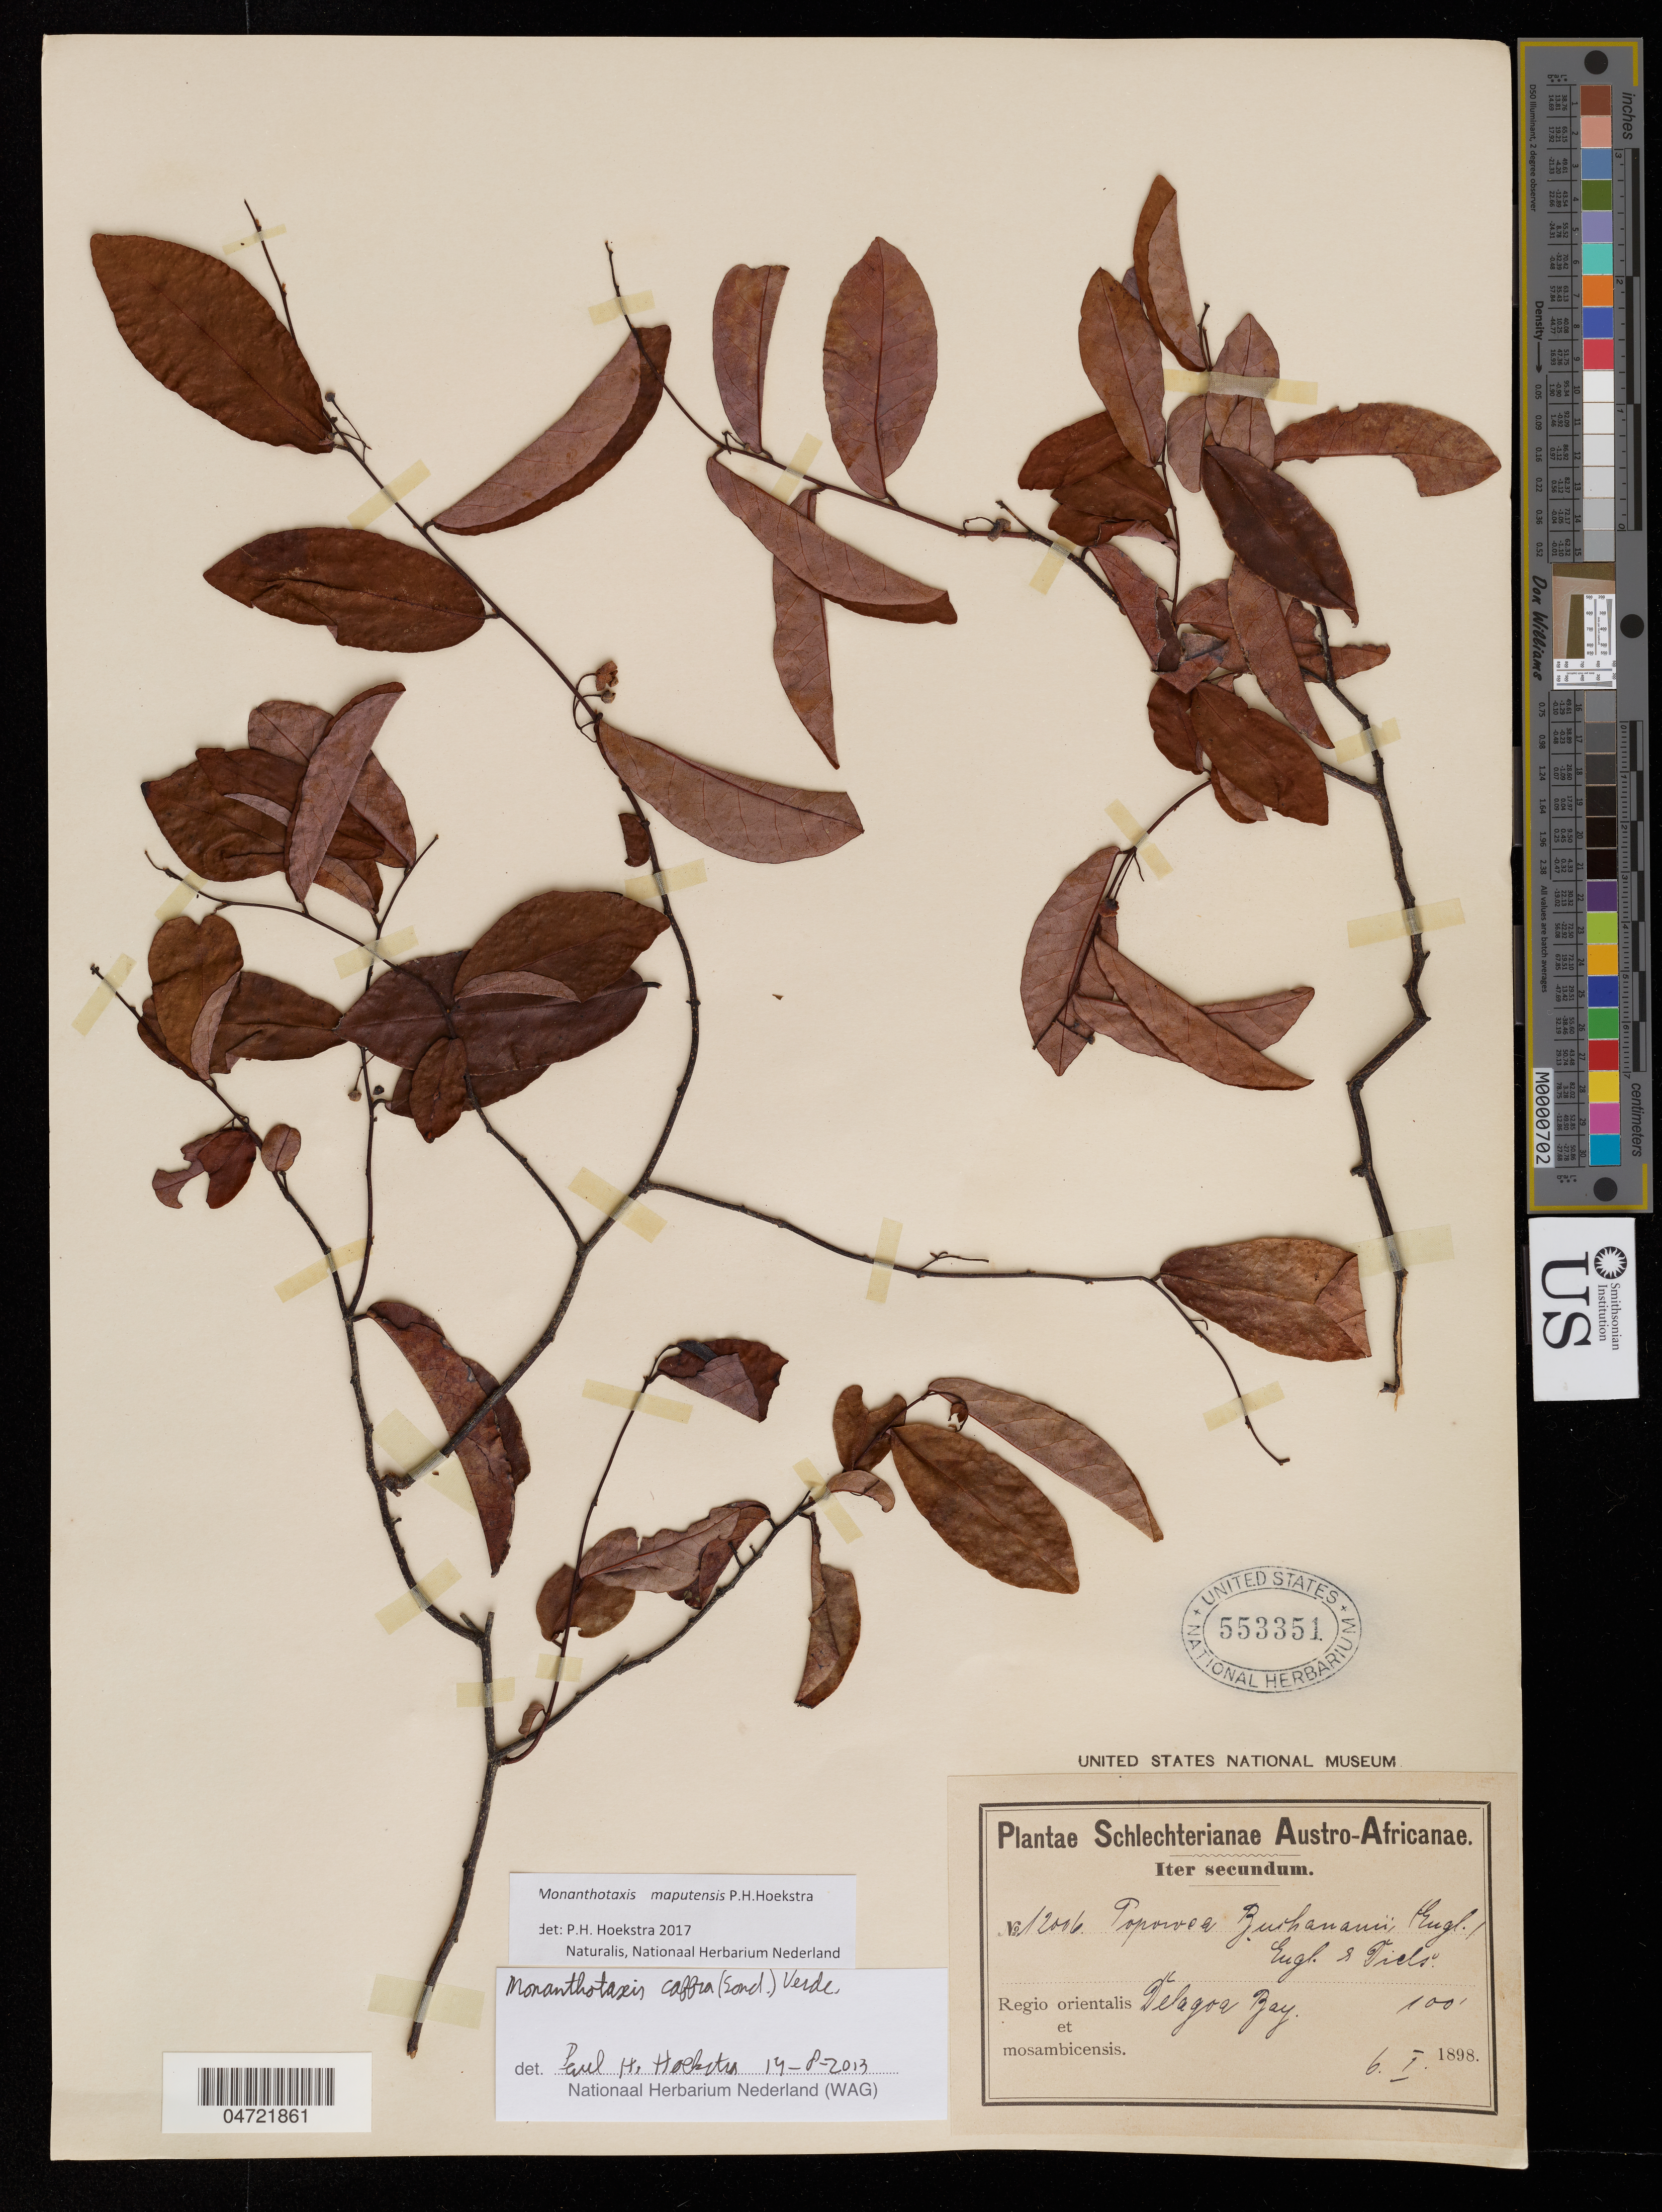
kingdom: Plantae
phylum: Tracheophyta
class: Magnoliopsida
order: Magnoliales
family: Annonaceae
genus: Monanthotaxis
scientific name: Monanthotaxis maputensis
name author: P.H. Hoekstra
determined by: Hoekstra, P. H.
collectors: D. Ray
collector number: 12006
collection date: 1898-01-06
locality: Austro-Africanae: Regio orientalis et mosambicensis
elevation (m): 100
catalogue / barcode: US 553351